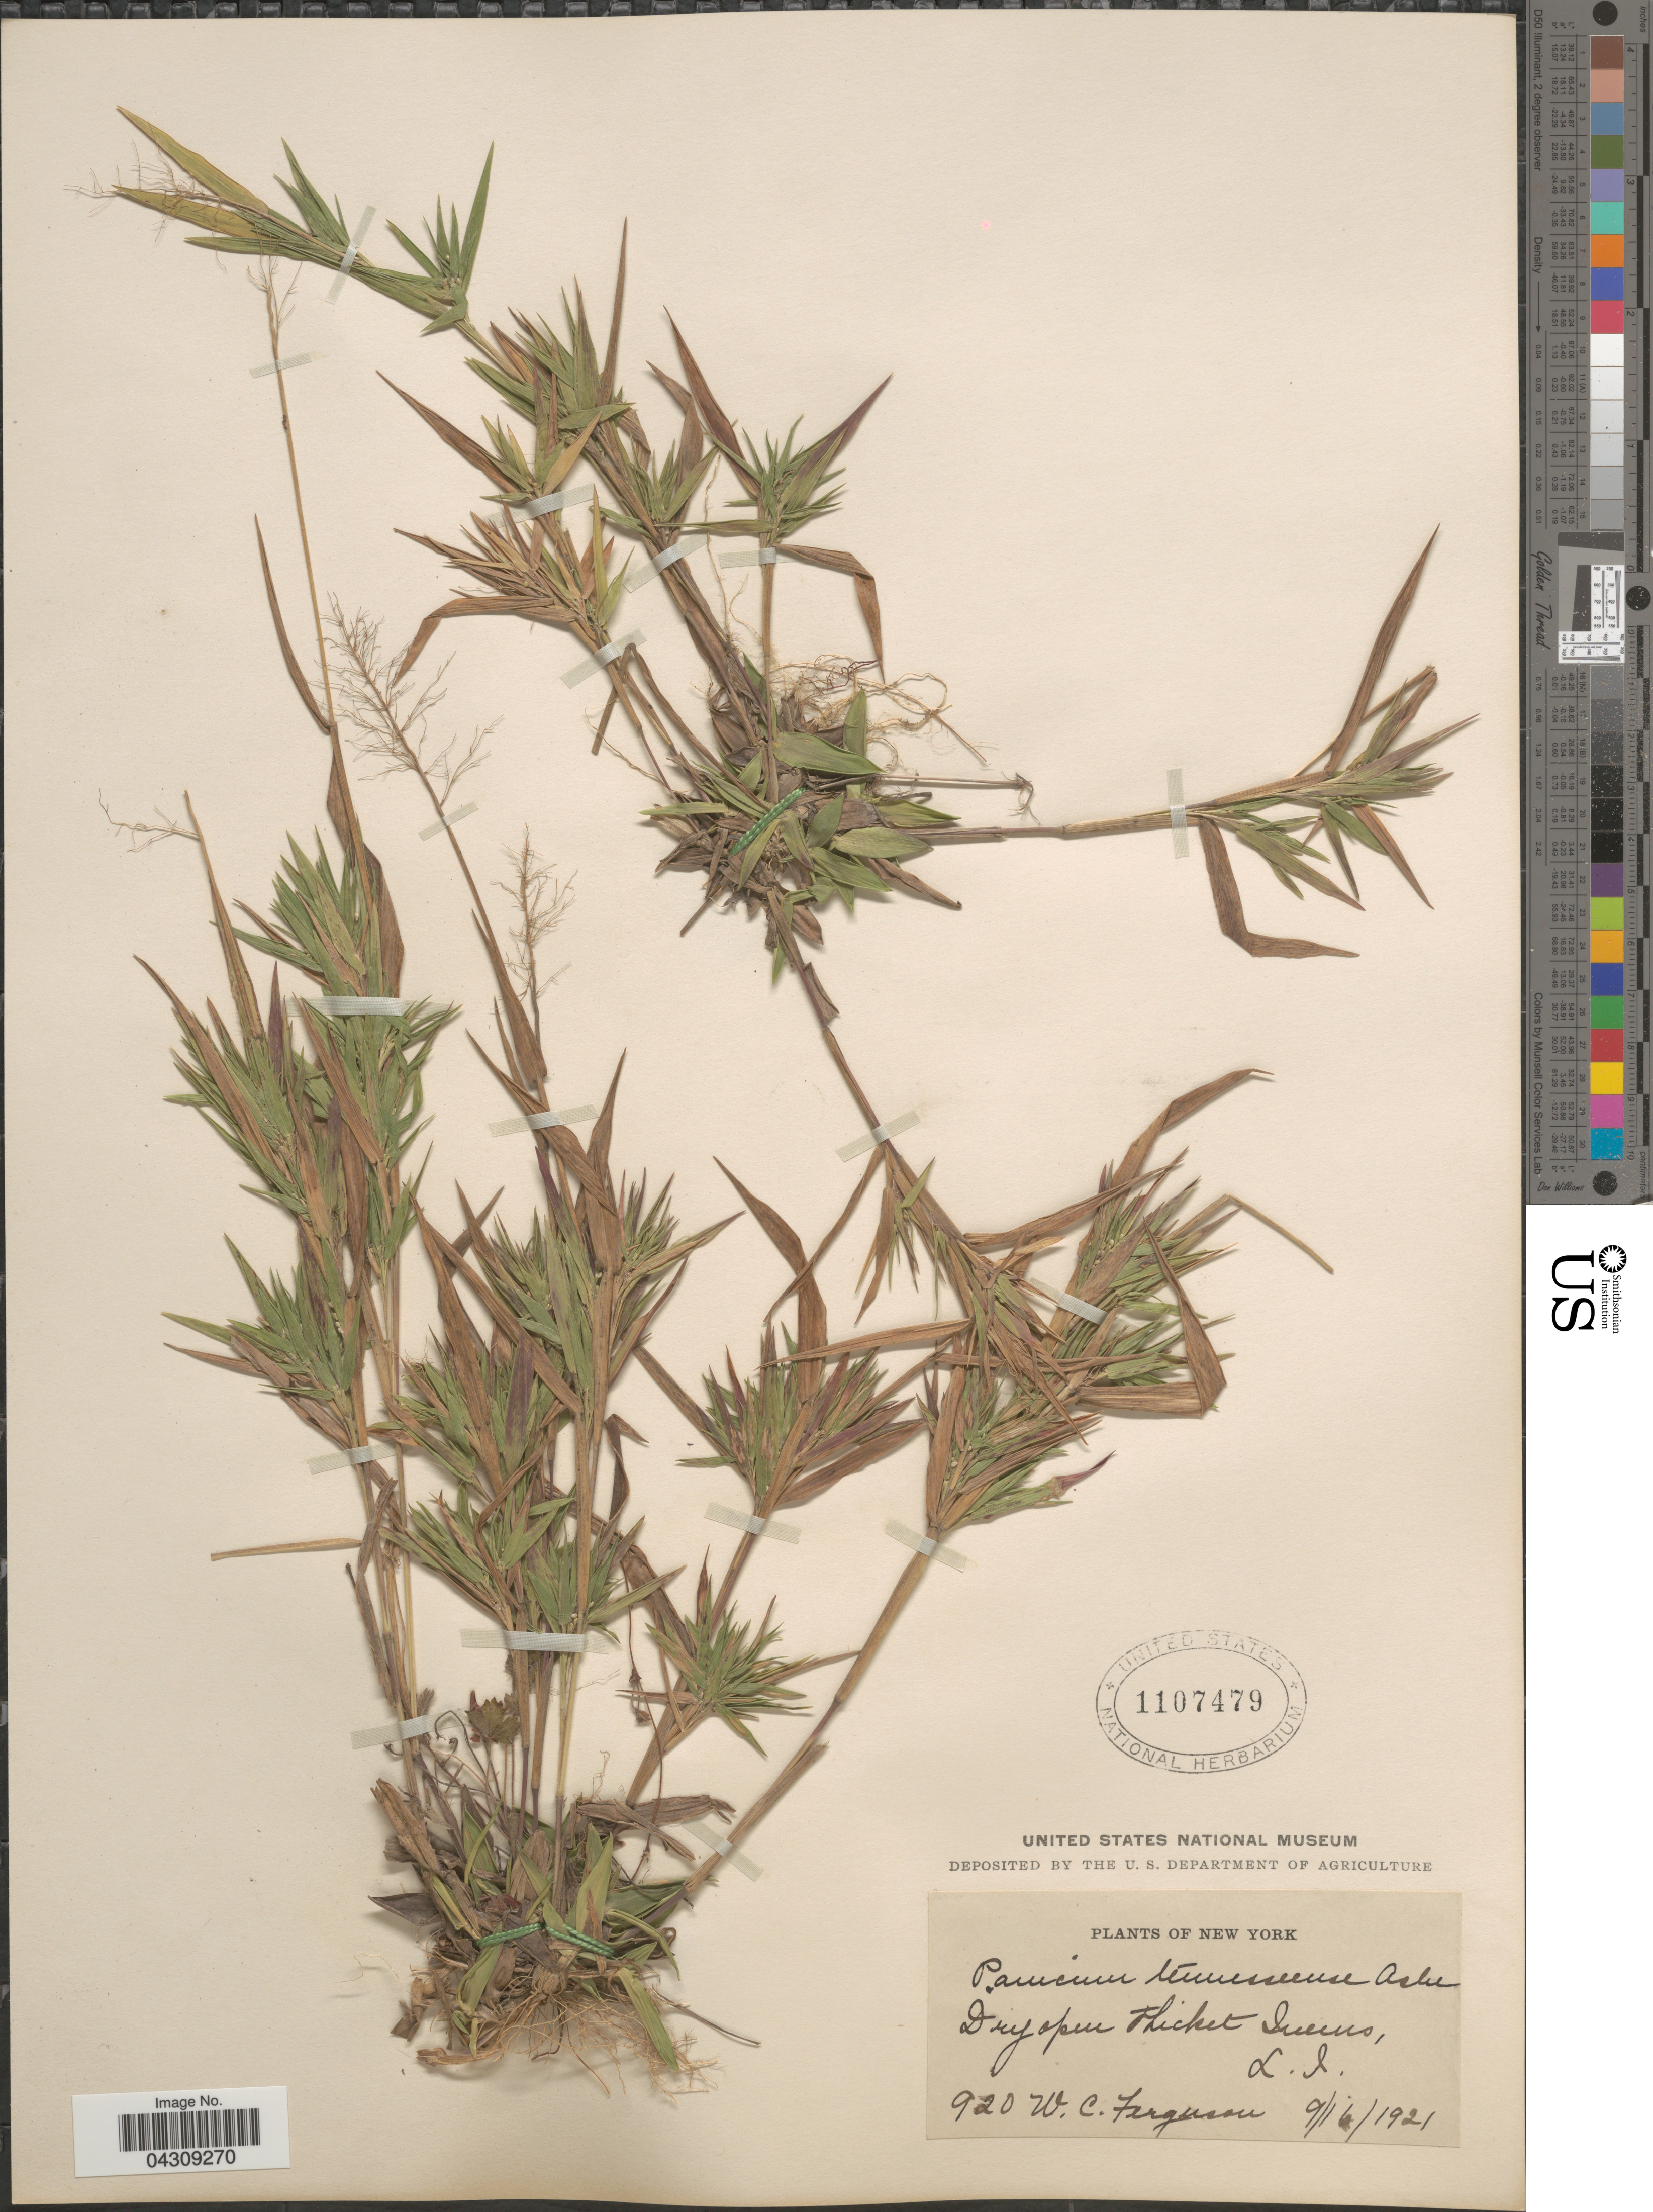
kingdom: Plantae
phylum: Tracheophyta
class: Liliopsida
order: Poales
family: Poaceae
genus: Dichanthelium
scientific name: Dichanthelium acuminatum var. acuminatum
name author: (Sw.) Gould & C.A. Clark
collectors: W. Ferguson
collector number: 920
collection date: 1921-09-16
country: United States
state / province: New York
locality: Dry open thicket Queens, L. I.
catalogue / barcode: US 1107479